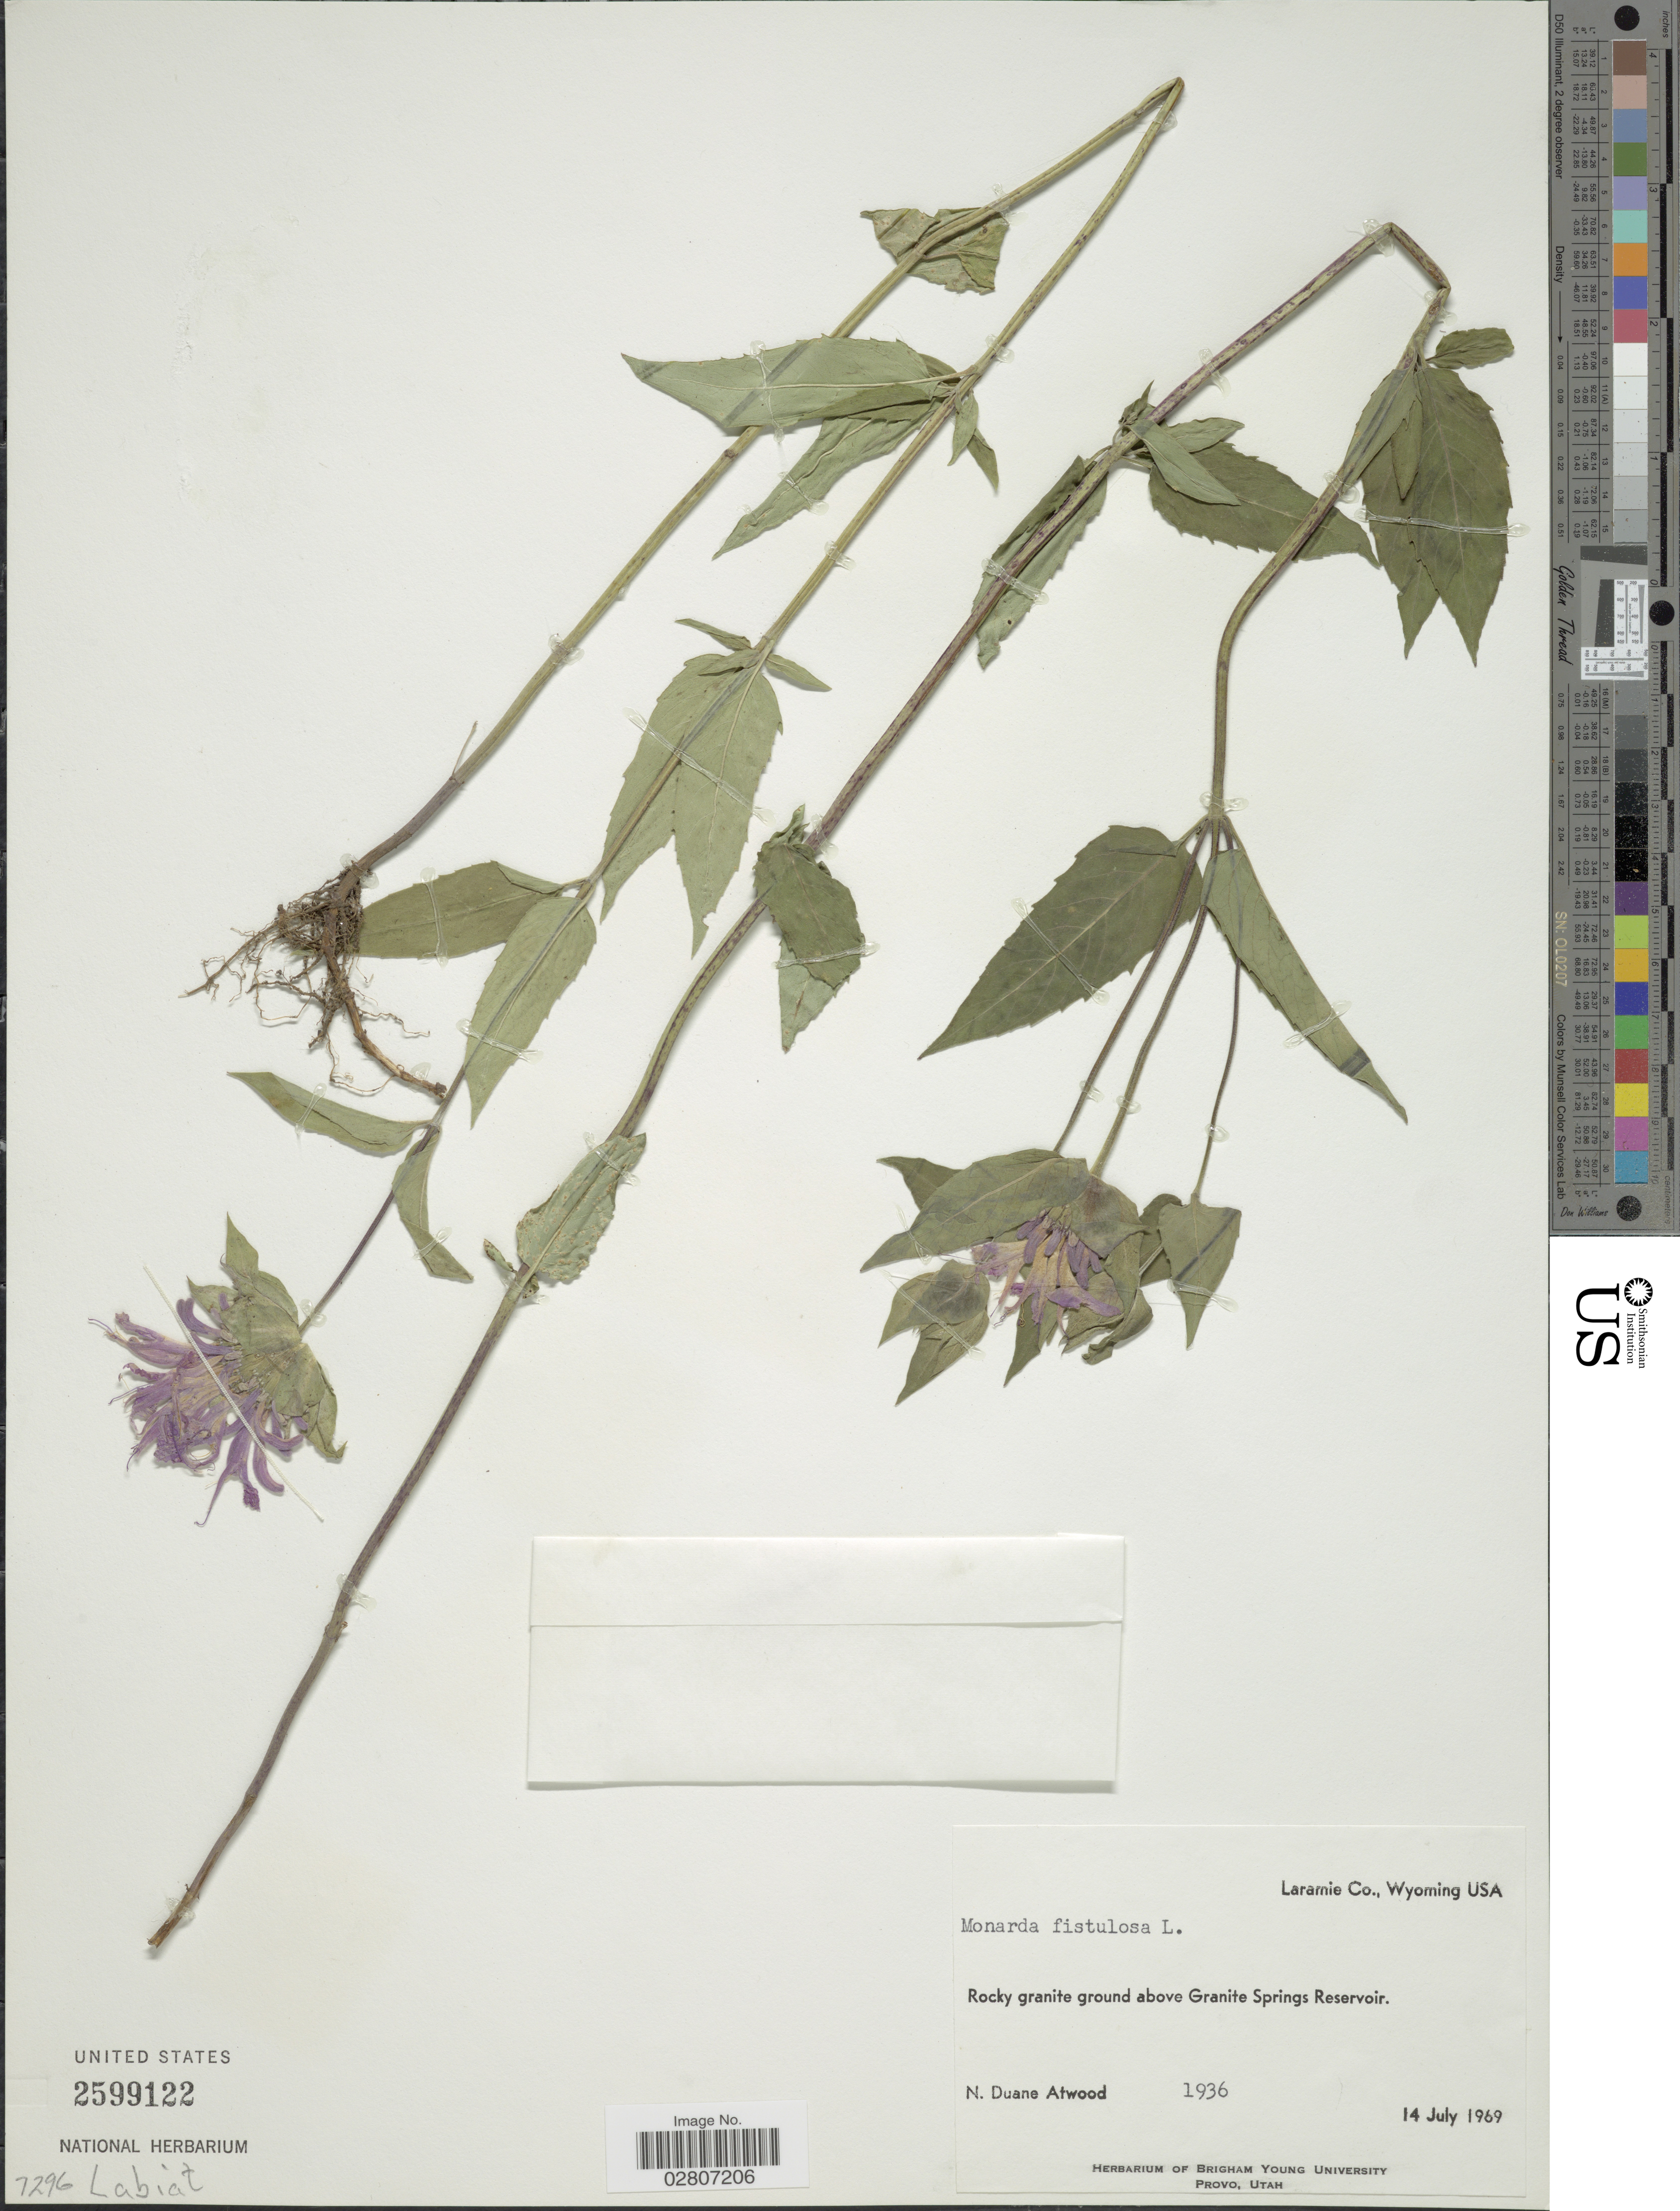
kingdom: Plantae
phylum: Tracheophyta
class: Magnoliopsida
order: Lamiales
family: Lamiaceae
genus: Monarda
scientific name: Monarda fistulosa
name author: L.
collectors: N. Atwood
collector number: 1936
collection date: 1969-07-14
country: United States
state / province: Wyoming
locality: Laramie Co. Rocky granite ground above Granite Springs Reservoir.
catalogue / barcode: US 2599122